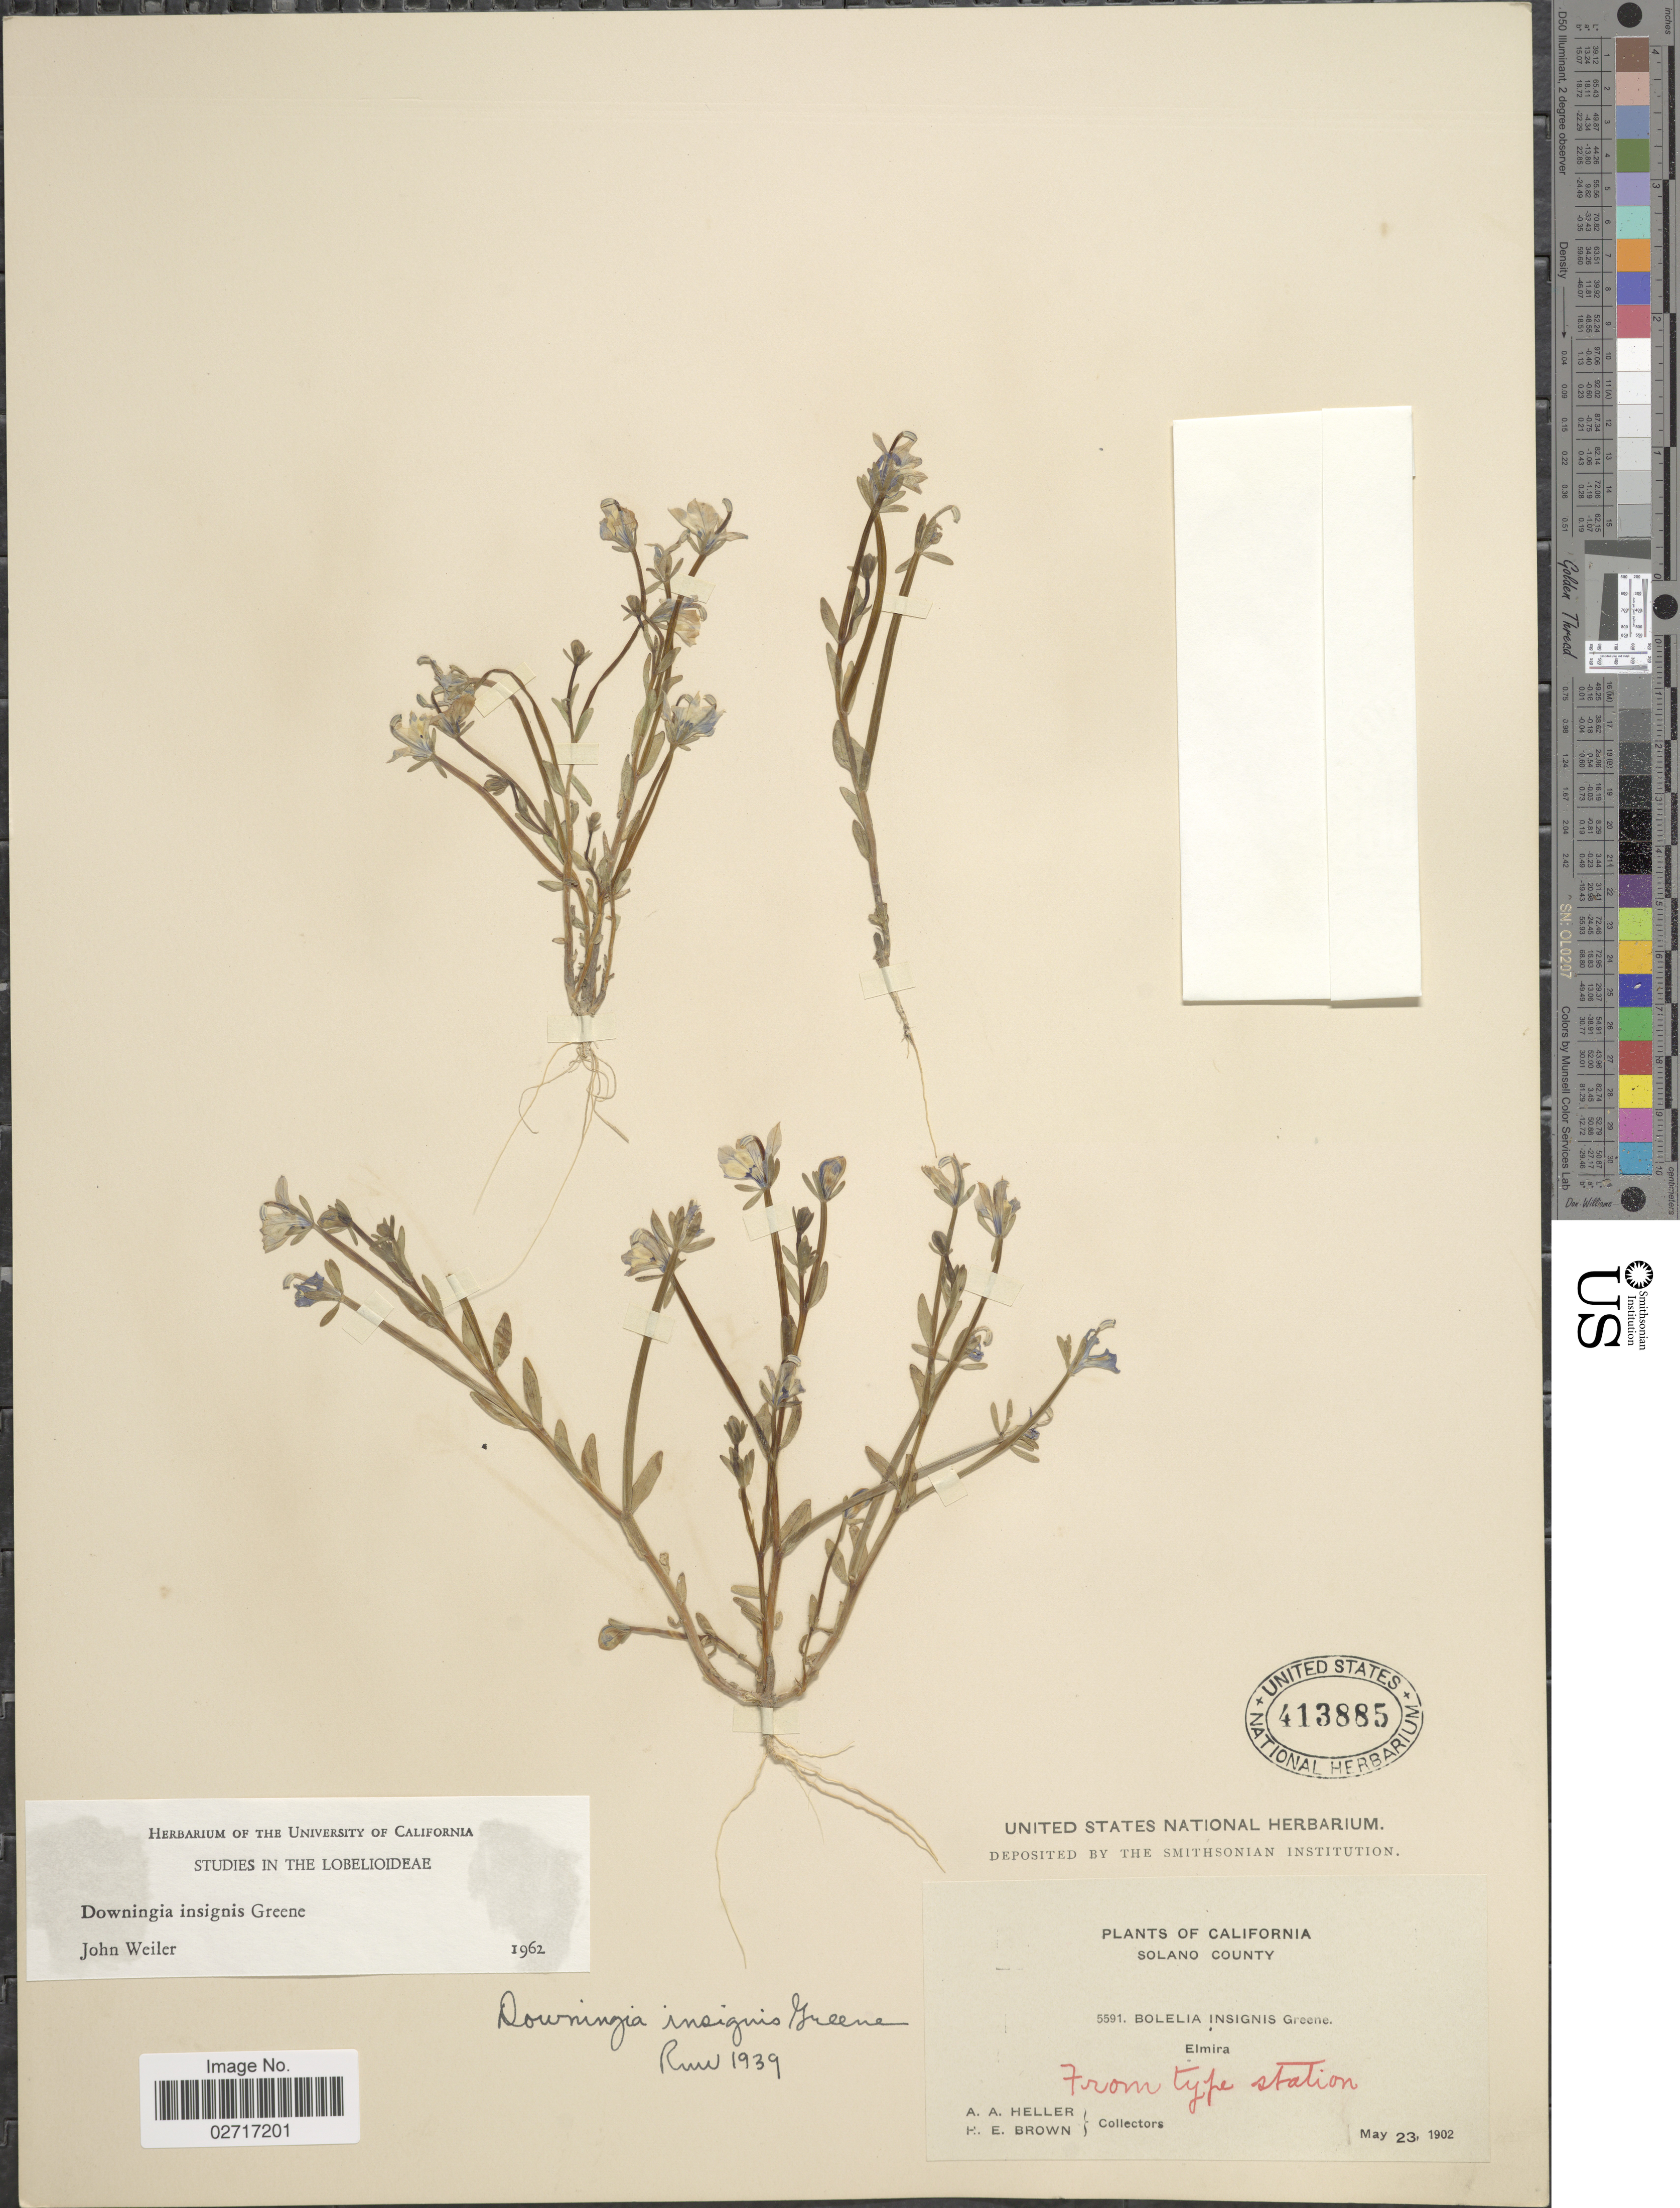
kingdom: Plantae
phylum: Tracheophyta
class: Magnoliopsida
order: Asterales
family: Campanulaceae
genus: Downingia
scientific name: Downingia insignis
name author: Greene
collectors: A. A. Heller & H. E. Brown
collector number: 5591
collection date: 1902-05-23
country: United States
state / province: California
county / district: Solano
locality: Solano County, Elmira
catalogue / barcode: US 413885